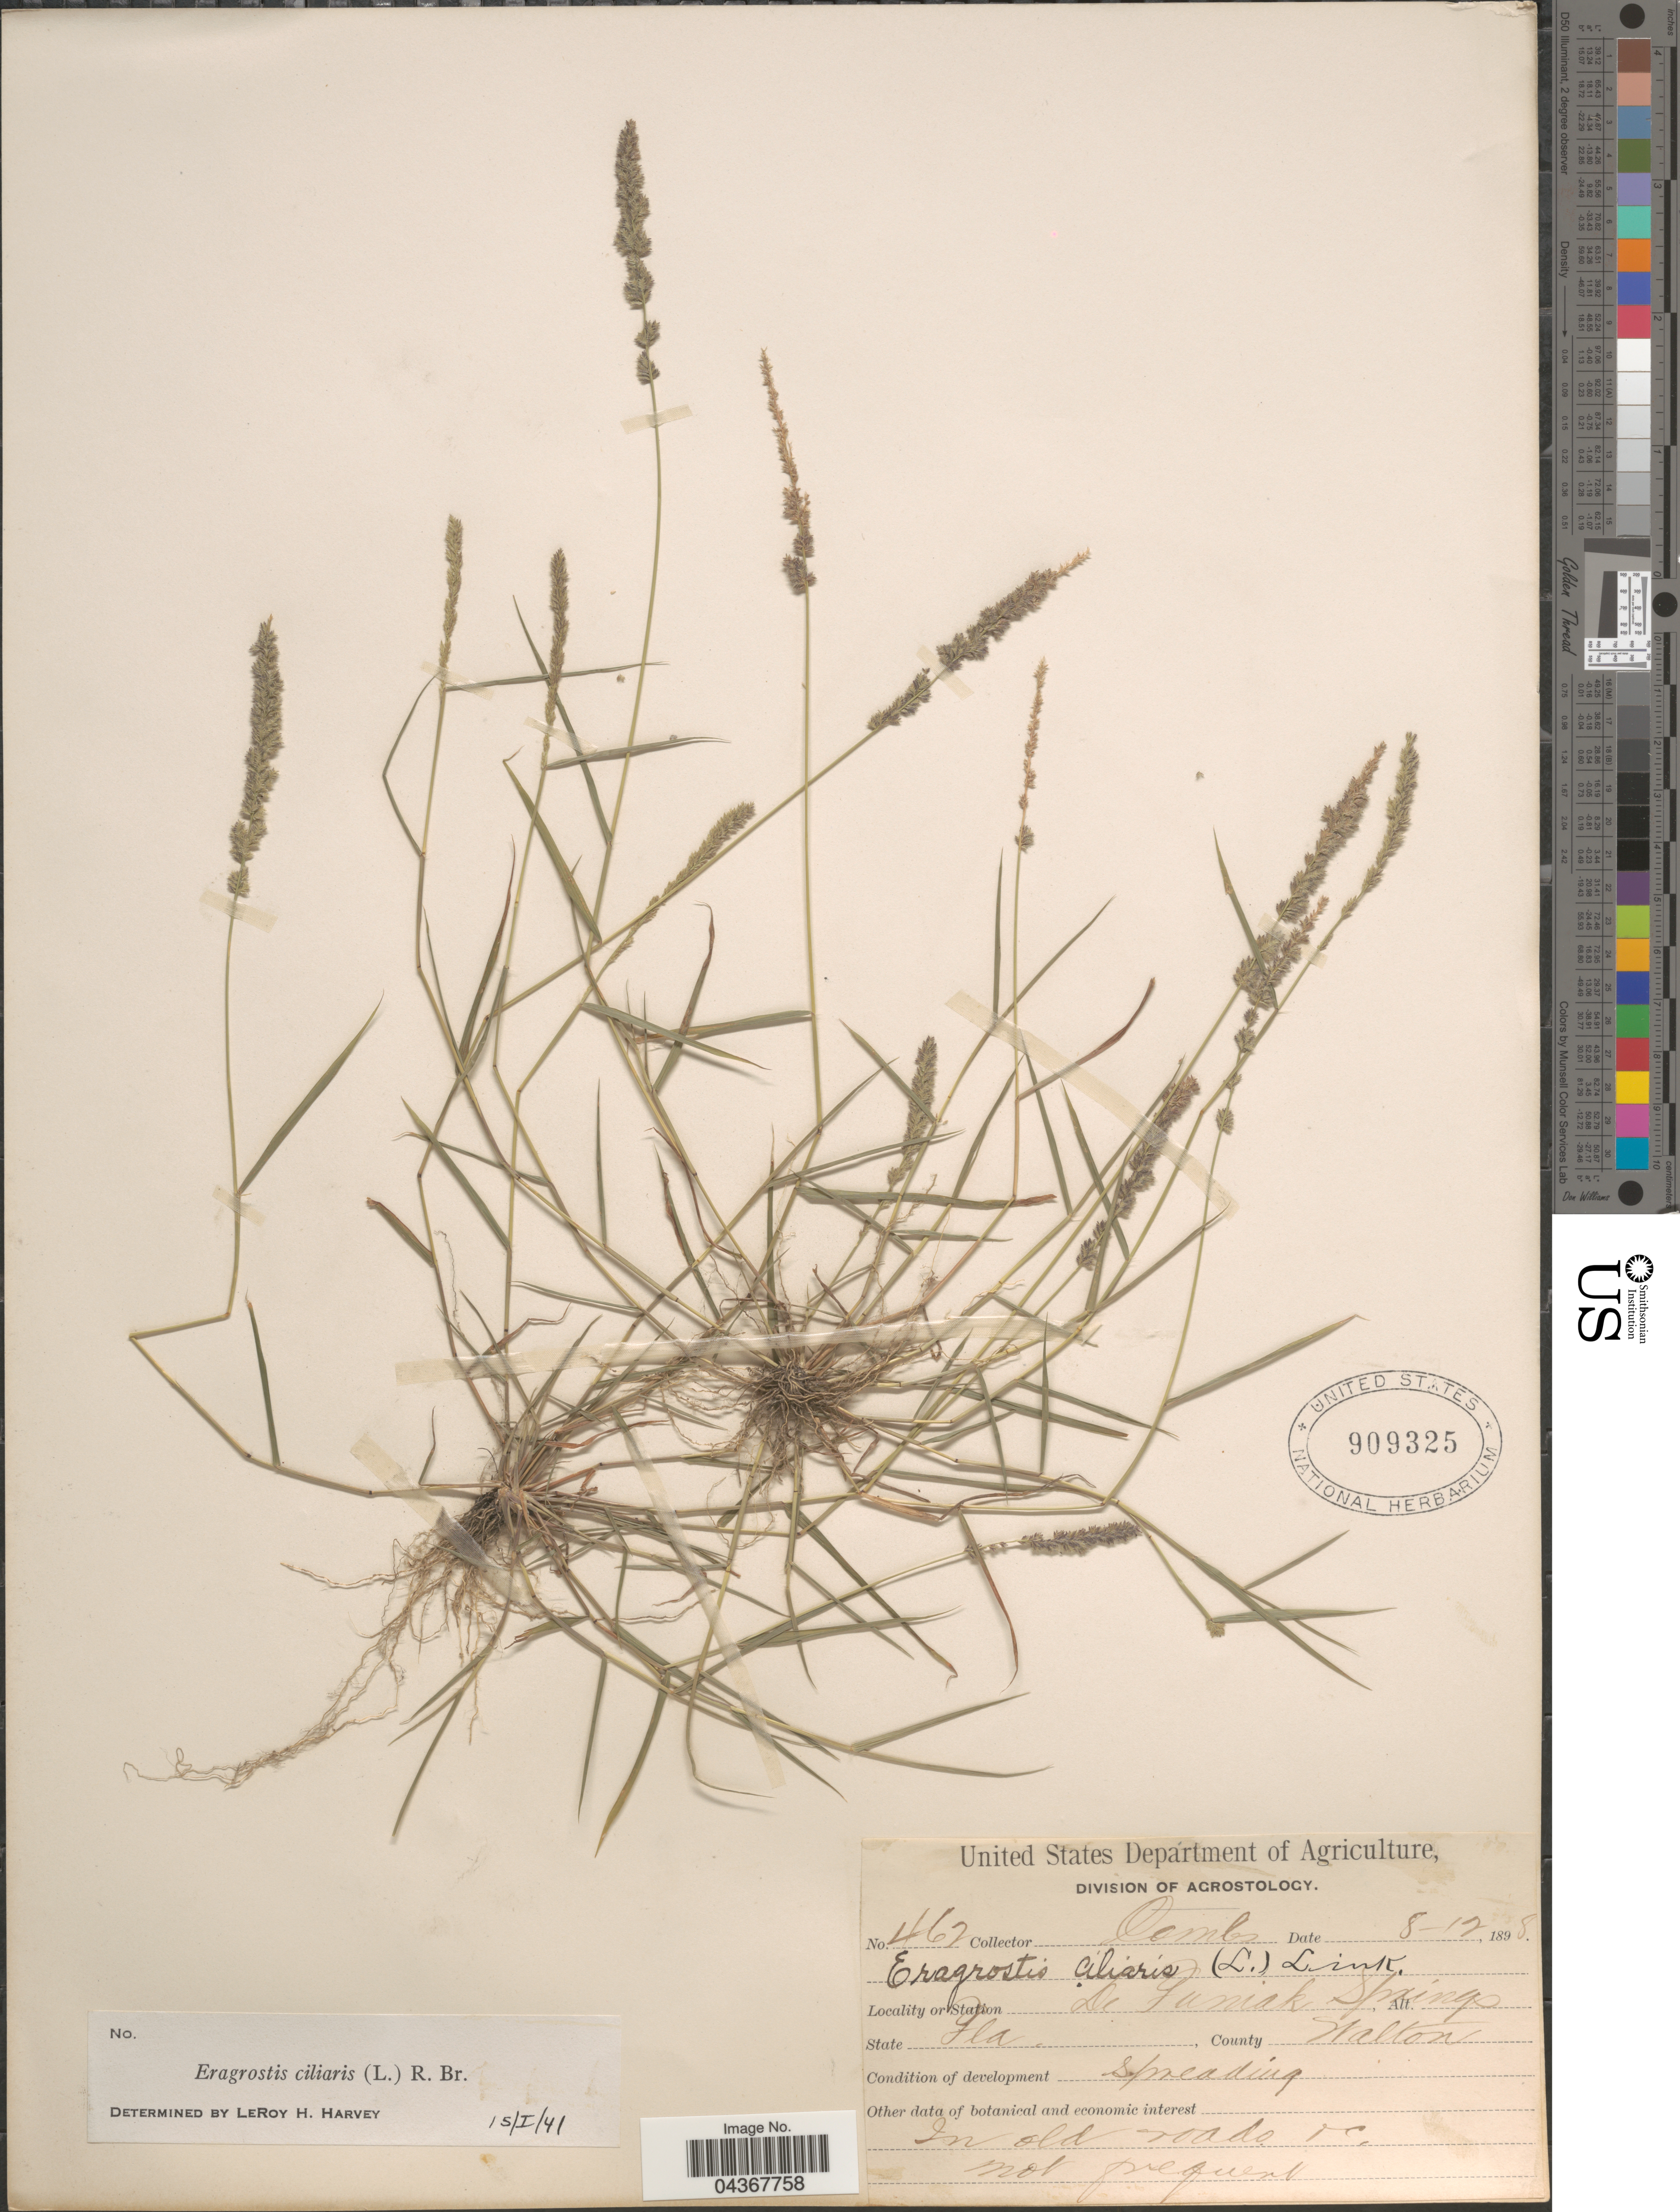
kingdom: Plantae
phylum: Tracheophyta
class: Liliopsida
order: Poales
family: Poaceae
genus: Eragrostis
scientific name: Eragrostis ciliaris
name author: (L.) R. Br.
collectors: -. Combs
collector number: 462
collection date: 1898-08-12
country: United States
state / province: Florida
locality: Station De Funiak Springs. County Walton.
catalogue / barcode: US 909325